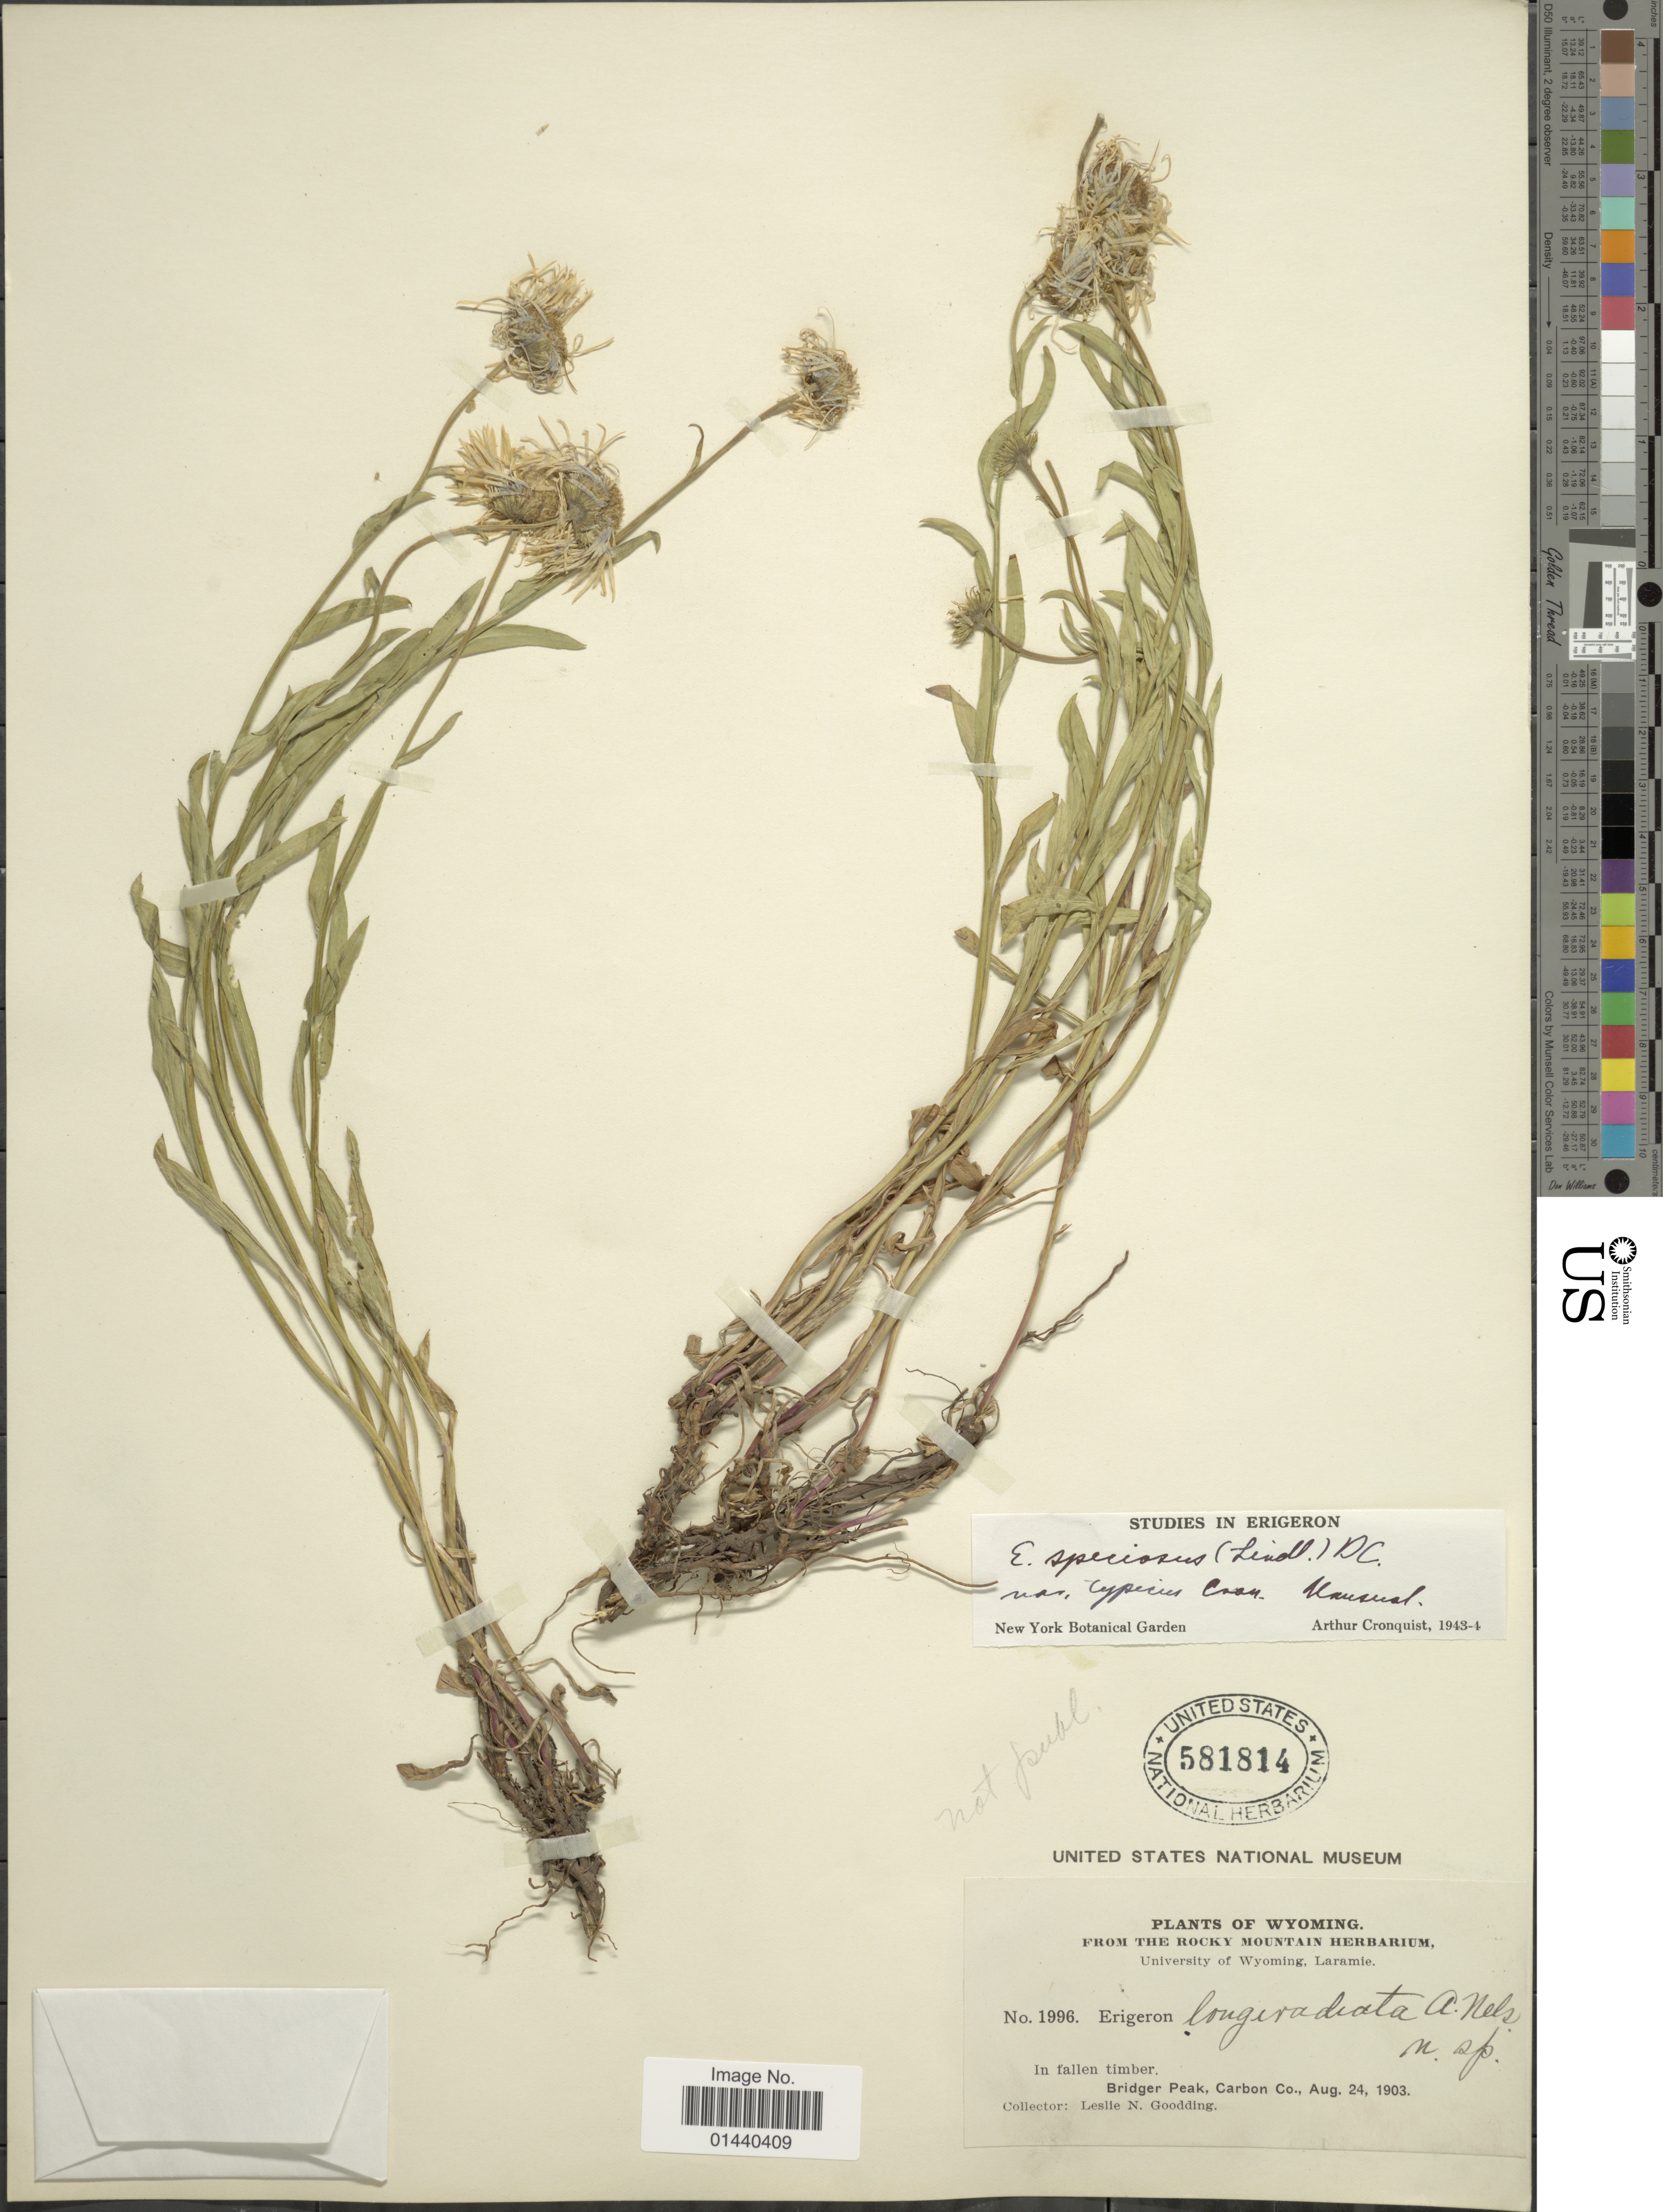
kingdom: Plantae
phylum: Tracheophyta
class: Magnoliopsida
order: Asterales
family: Asteraceae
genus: Erigeron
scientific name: Erigeron speciosus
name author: (Lindl.) DC.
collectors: L. N. Goodding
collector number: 1996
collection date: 1903-08-24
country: United States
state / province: Wyoming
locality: Bridger Peak, Carbon Co.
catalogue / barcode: US 581814